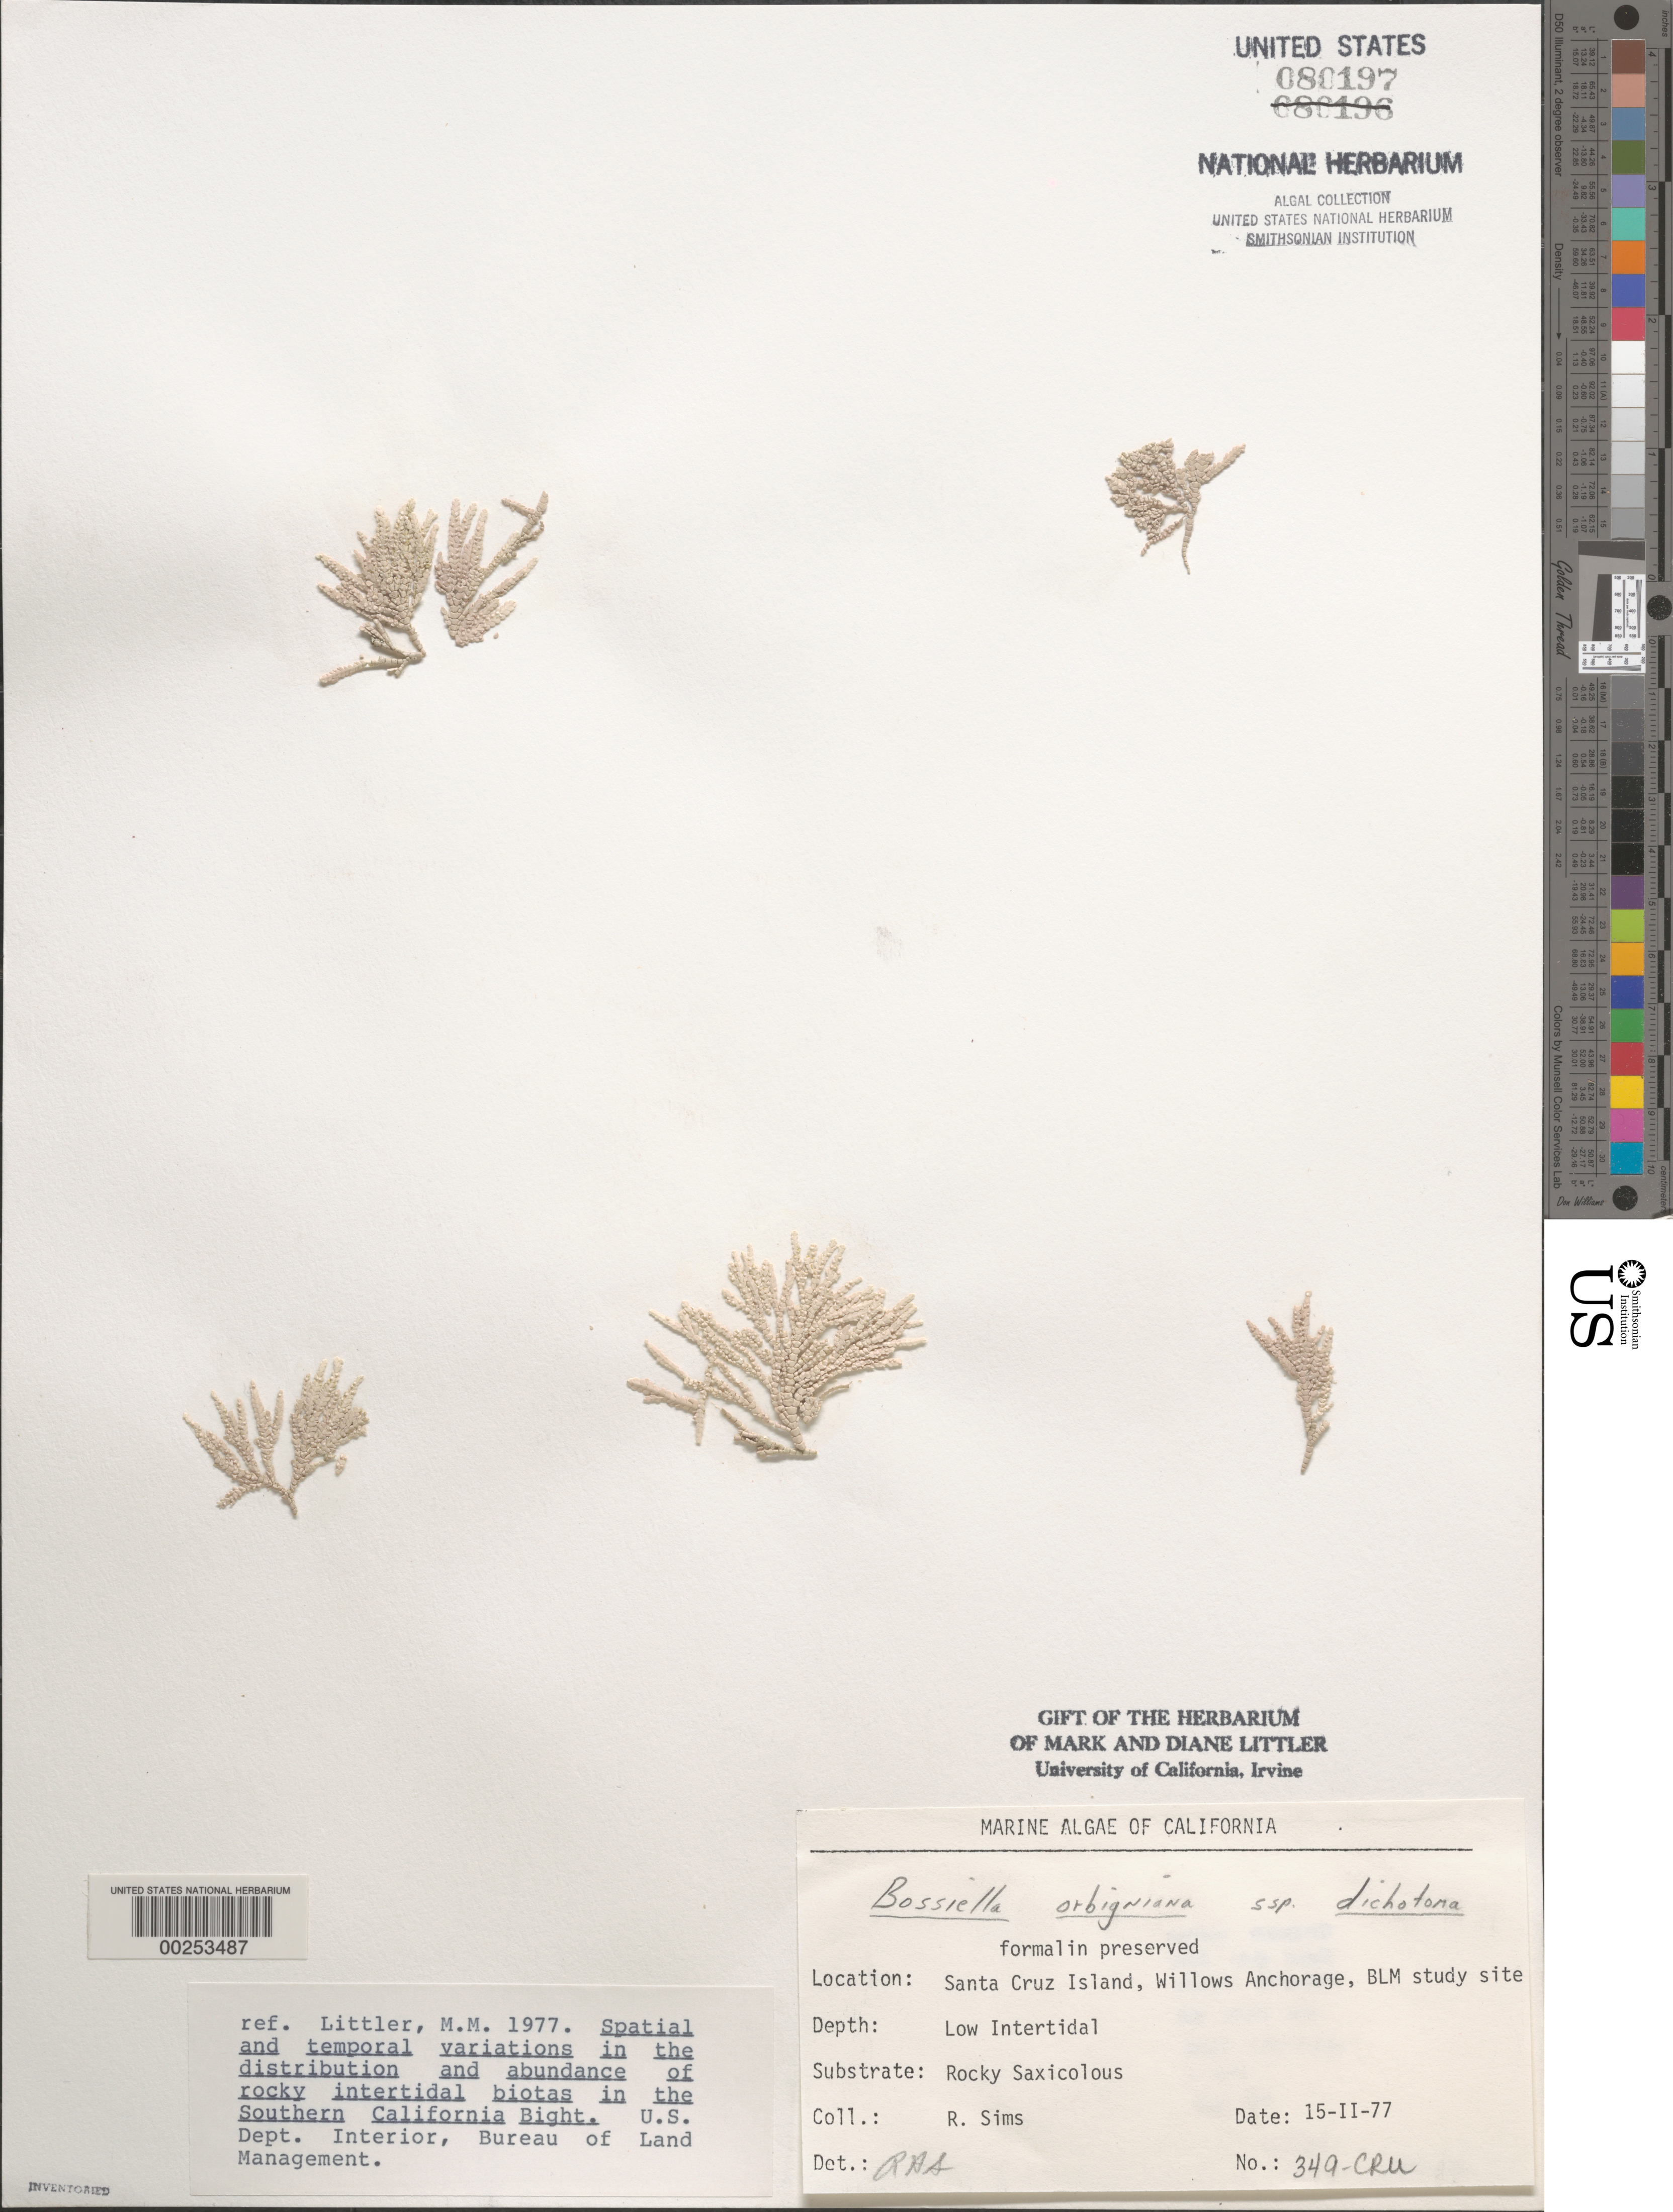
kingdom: Plantae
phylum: Rhodophyta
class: Florideophyceae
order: Corallinales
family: Corallinaceae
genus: Bossiella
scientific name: Bossiella orbigniana subsp. dichotoma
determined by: Sims, Robert H.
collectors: R. H. Sims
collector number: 349-cru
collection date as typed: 15 Feb 1977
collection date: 1977-02-15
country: United States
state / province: California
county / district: Santa Barbara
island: Santa Cruz Island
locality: Willows Anchorage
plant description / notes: BLM-SOCALBIGHT Rocky Intertidal Survey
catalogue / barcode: US 80197